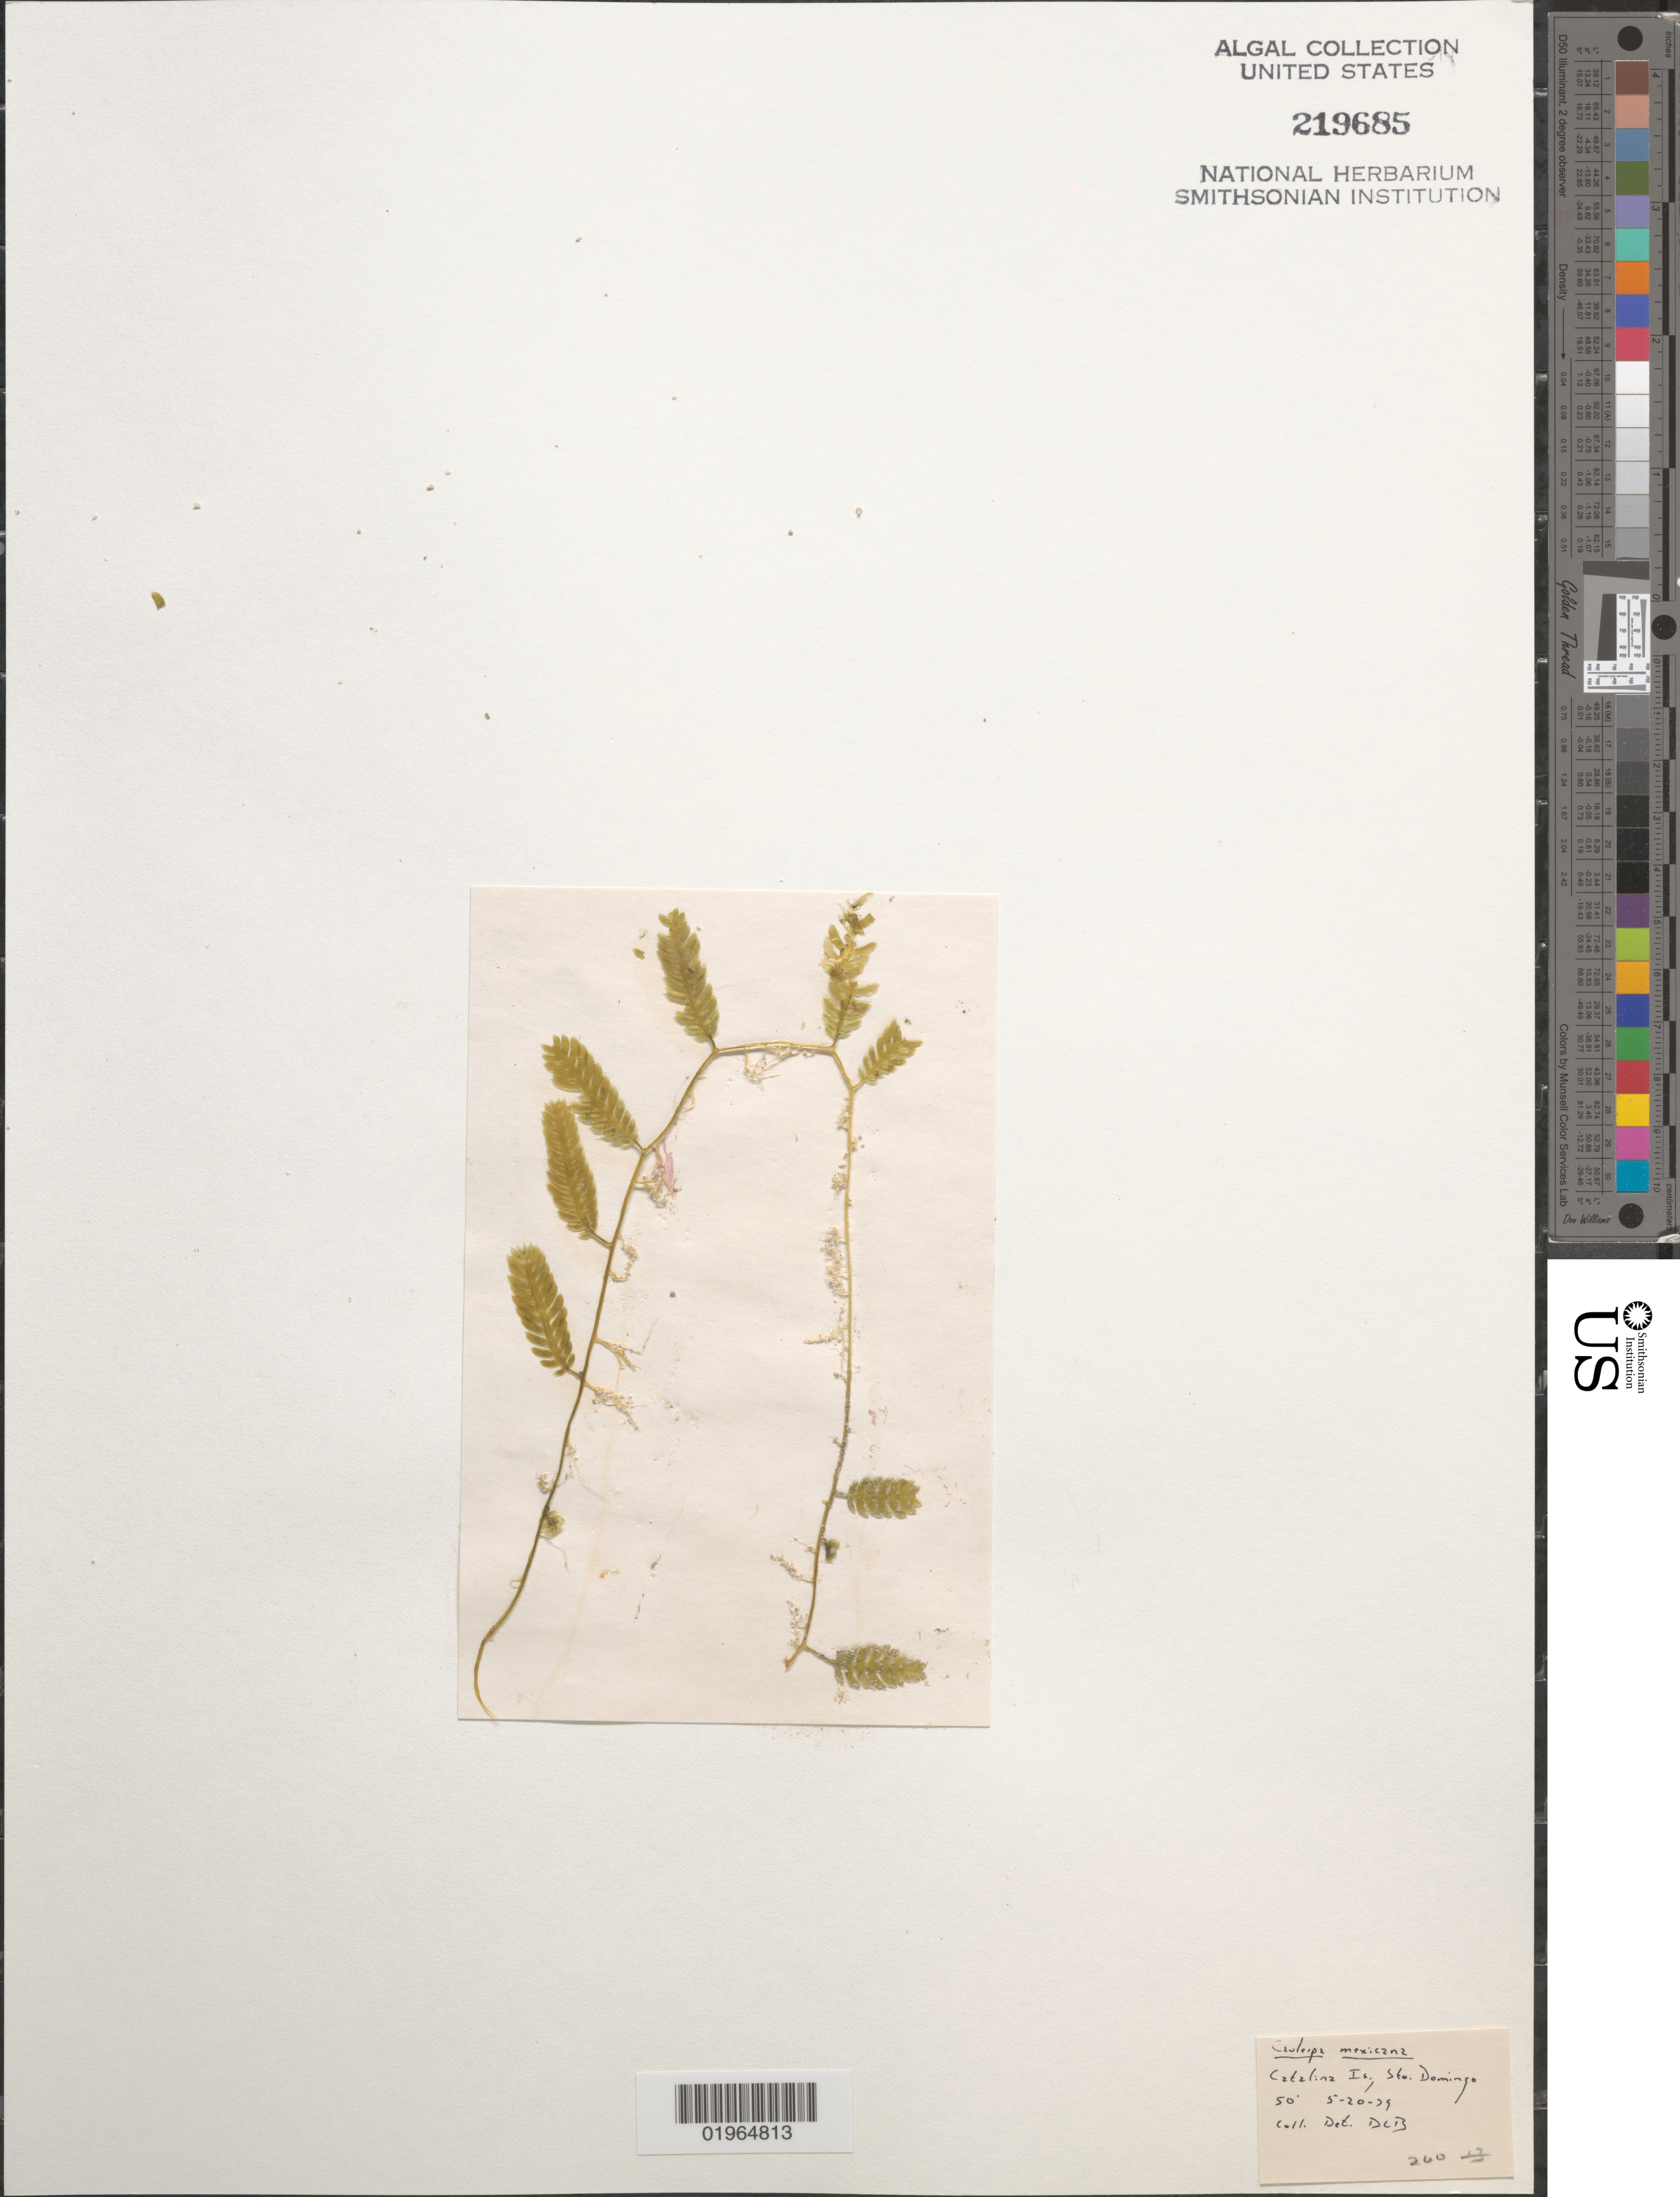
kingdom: Plantae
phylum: Chlorophyta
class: Ulvophyceae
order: Bryopsidales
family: Caulerpaceae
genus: Caulerpa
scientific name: Caulerpa mexicana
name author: Sond. ex Kütz.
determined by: Ballantine, D. L.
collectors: D.L. Ballantine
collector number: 260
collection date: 1979-05-20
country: Dominican Republic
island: Catalina Island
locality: Santo Domingo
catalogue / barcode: US 219685